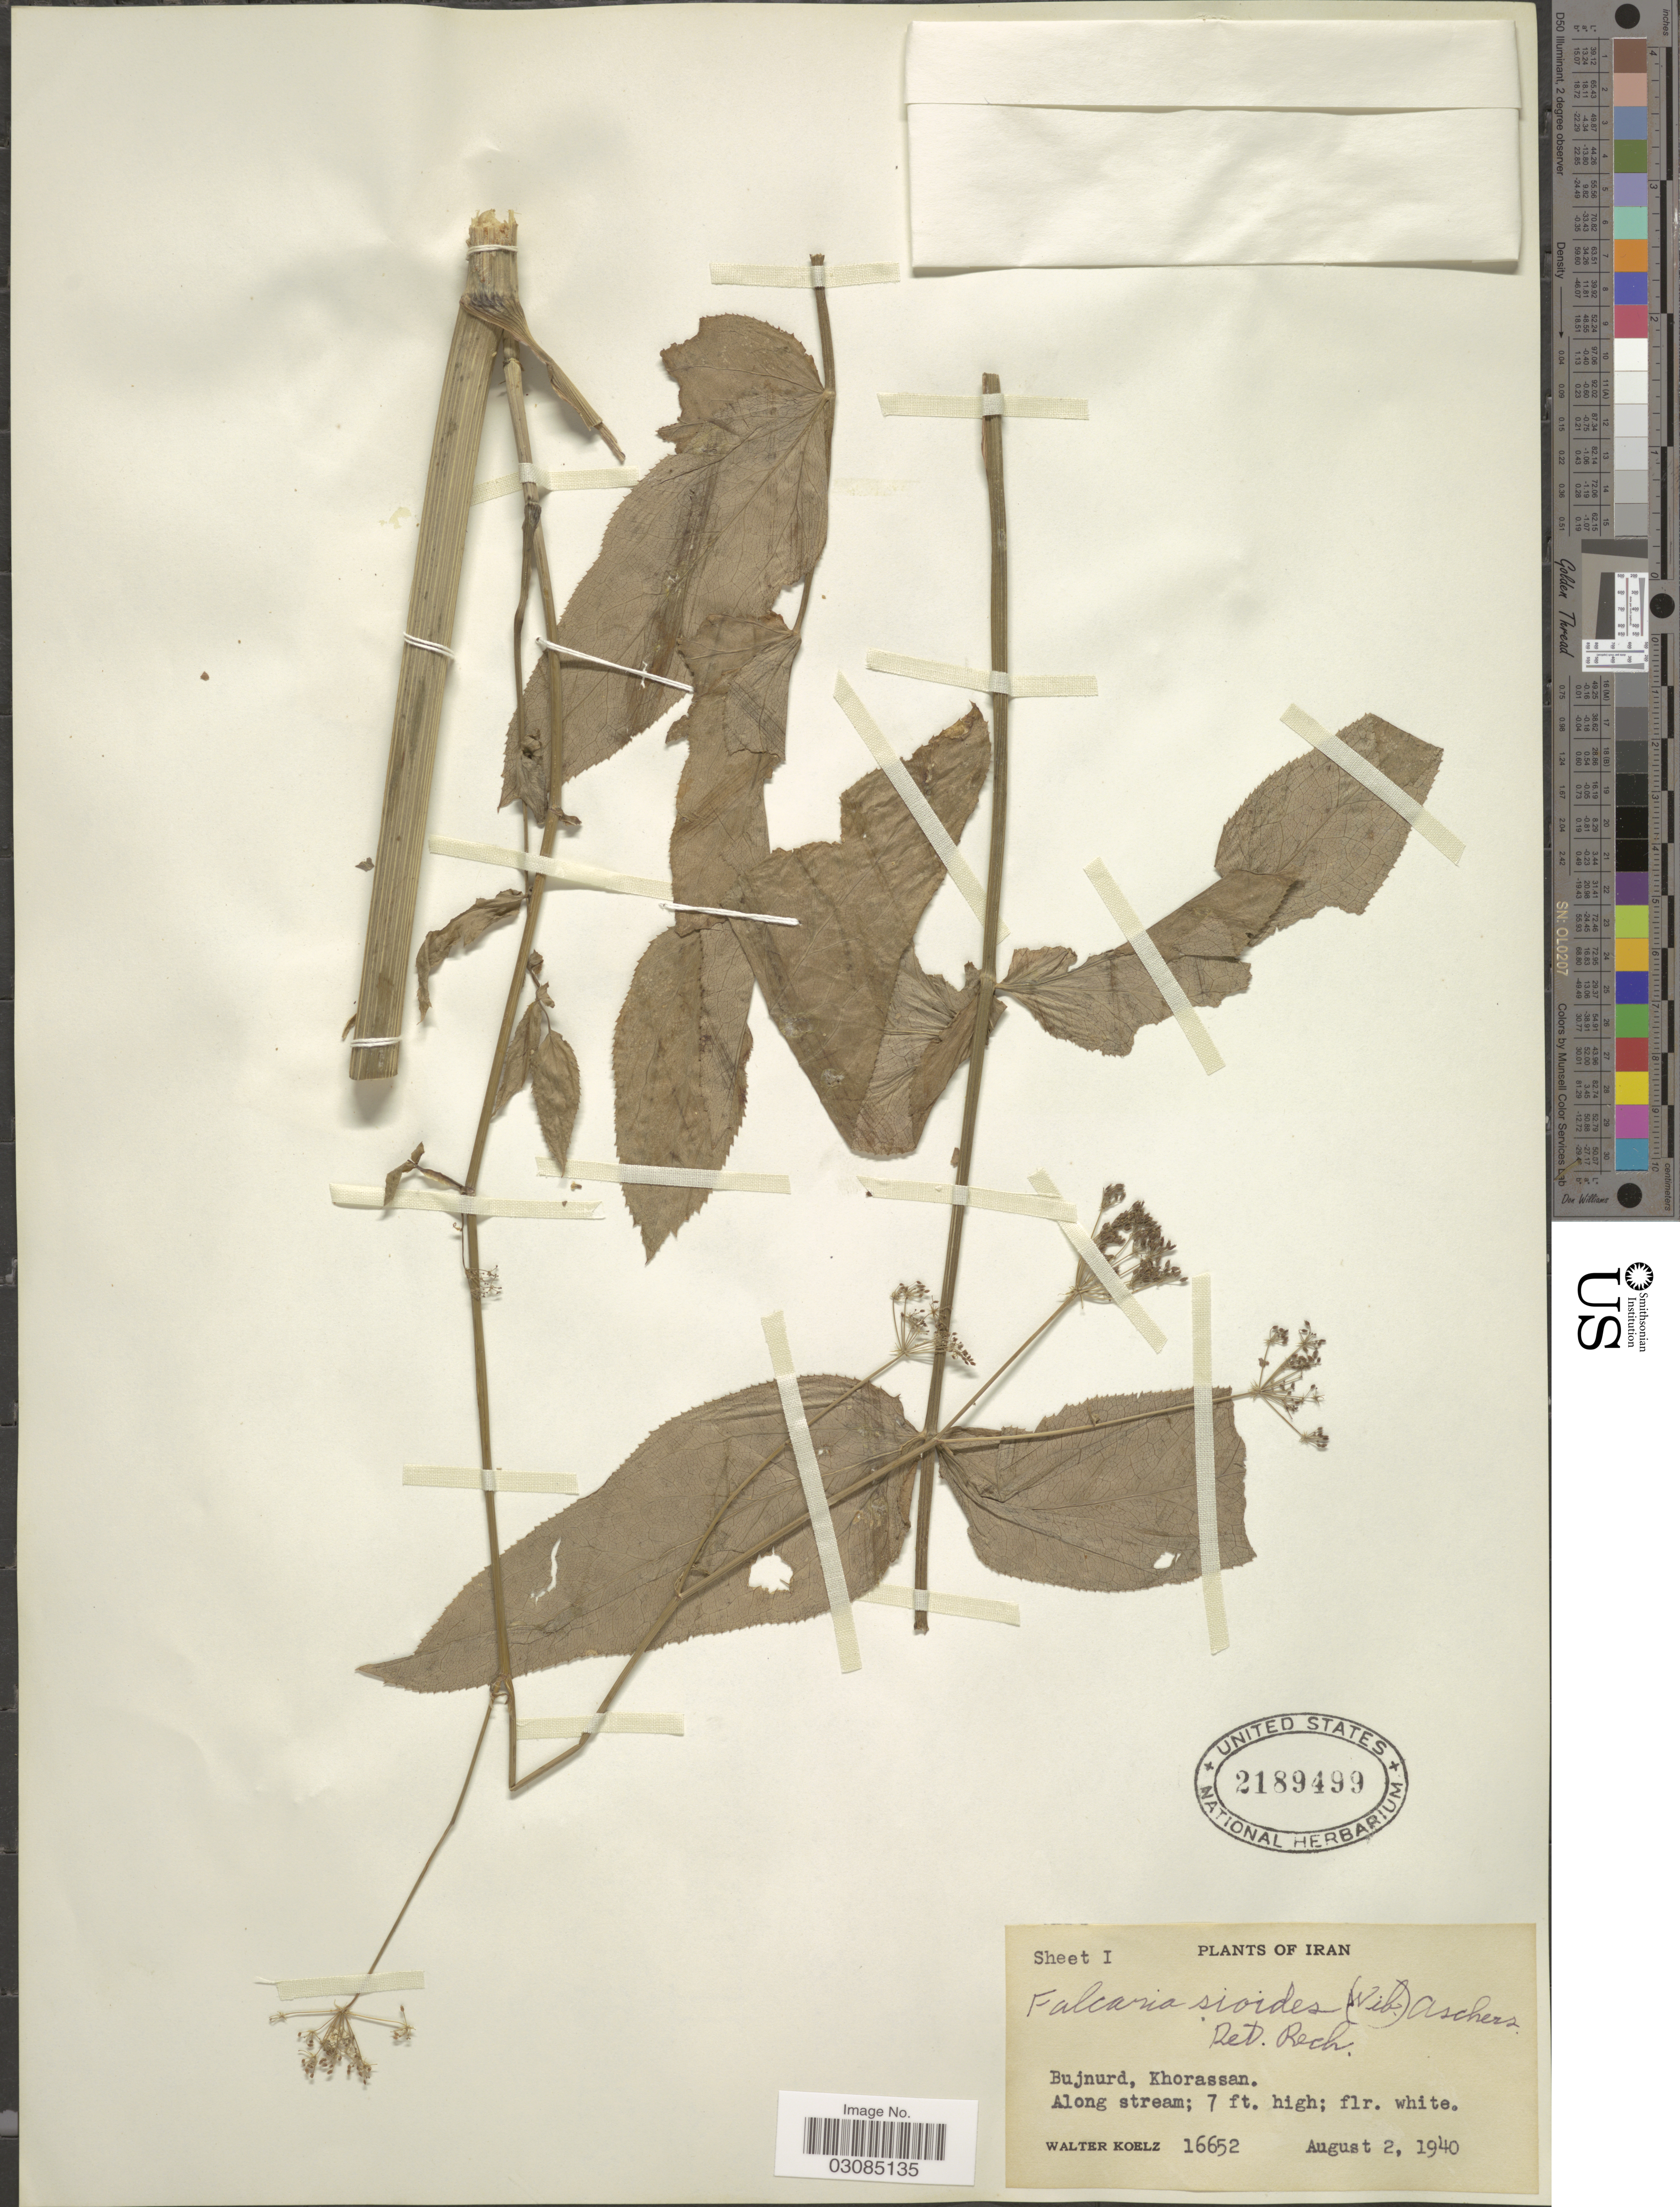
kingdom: Plantae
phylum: Tracheophyta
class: Magnoliopsida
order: Apiales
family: Apiaceae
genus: Falcaria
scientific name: Falcaria sioides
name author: (Wibel) Asch.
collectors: W. N. Koelz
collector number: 16652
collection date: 1940-08-02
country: Iran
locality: Bujnurd, Khorassan. Along stream.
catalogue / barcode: US 2189499